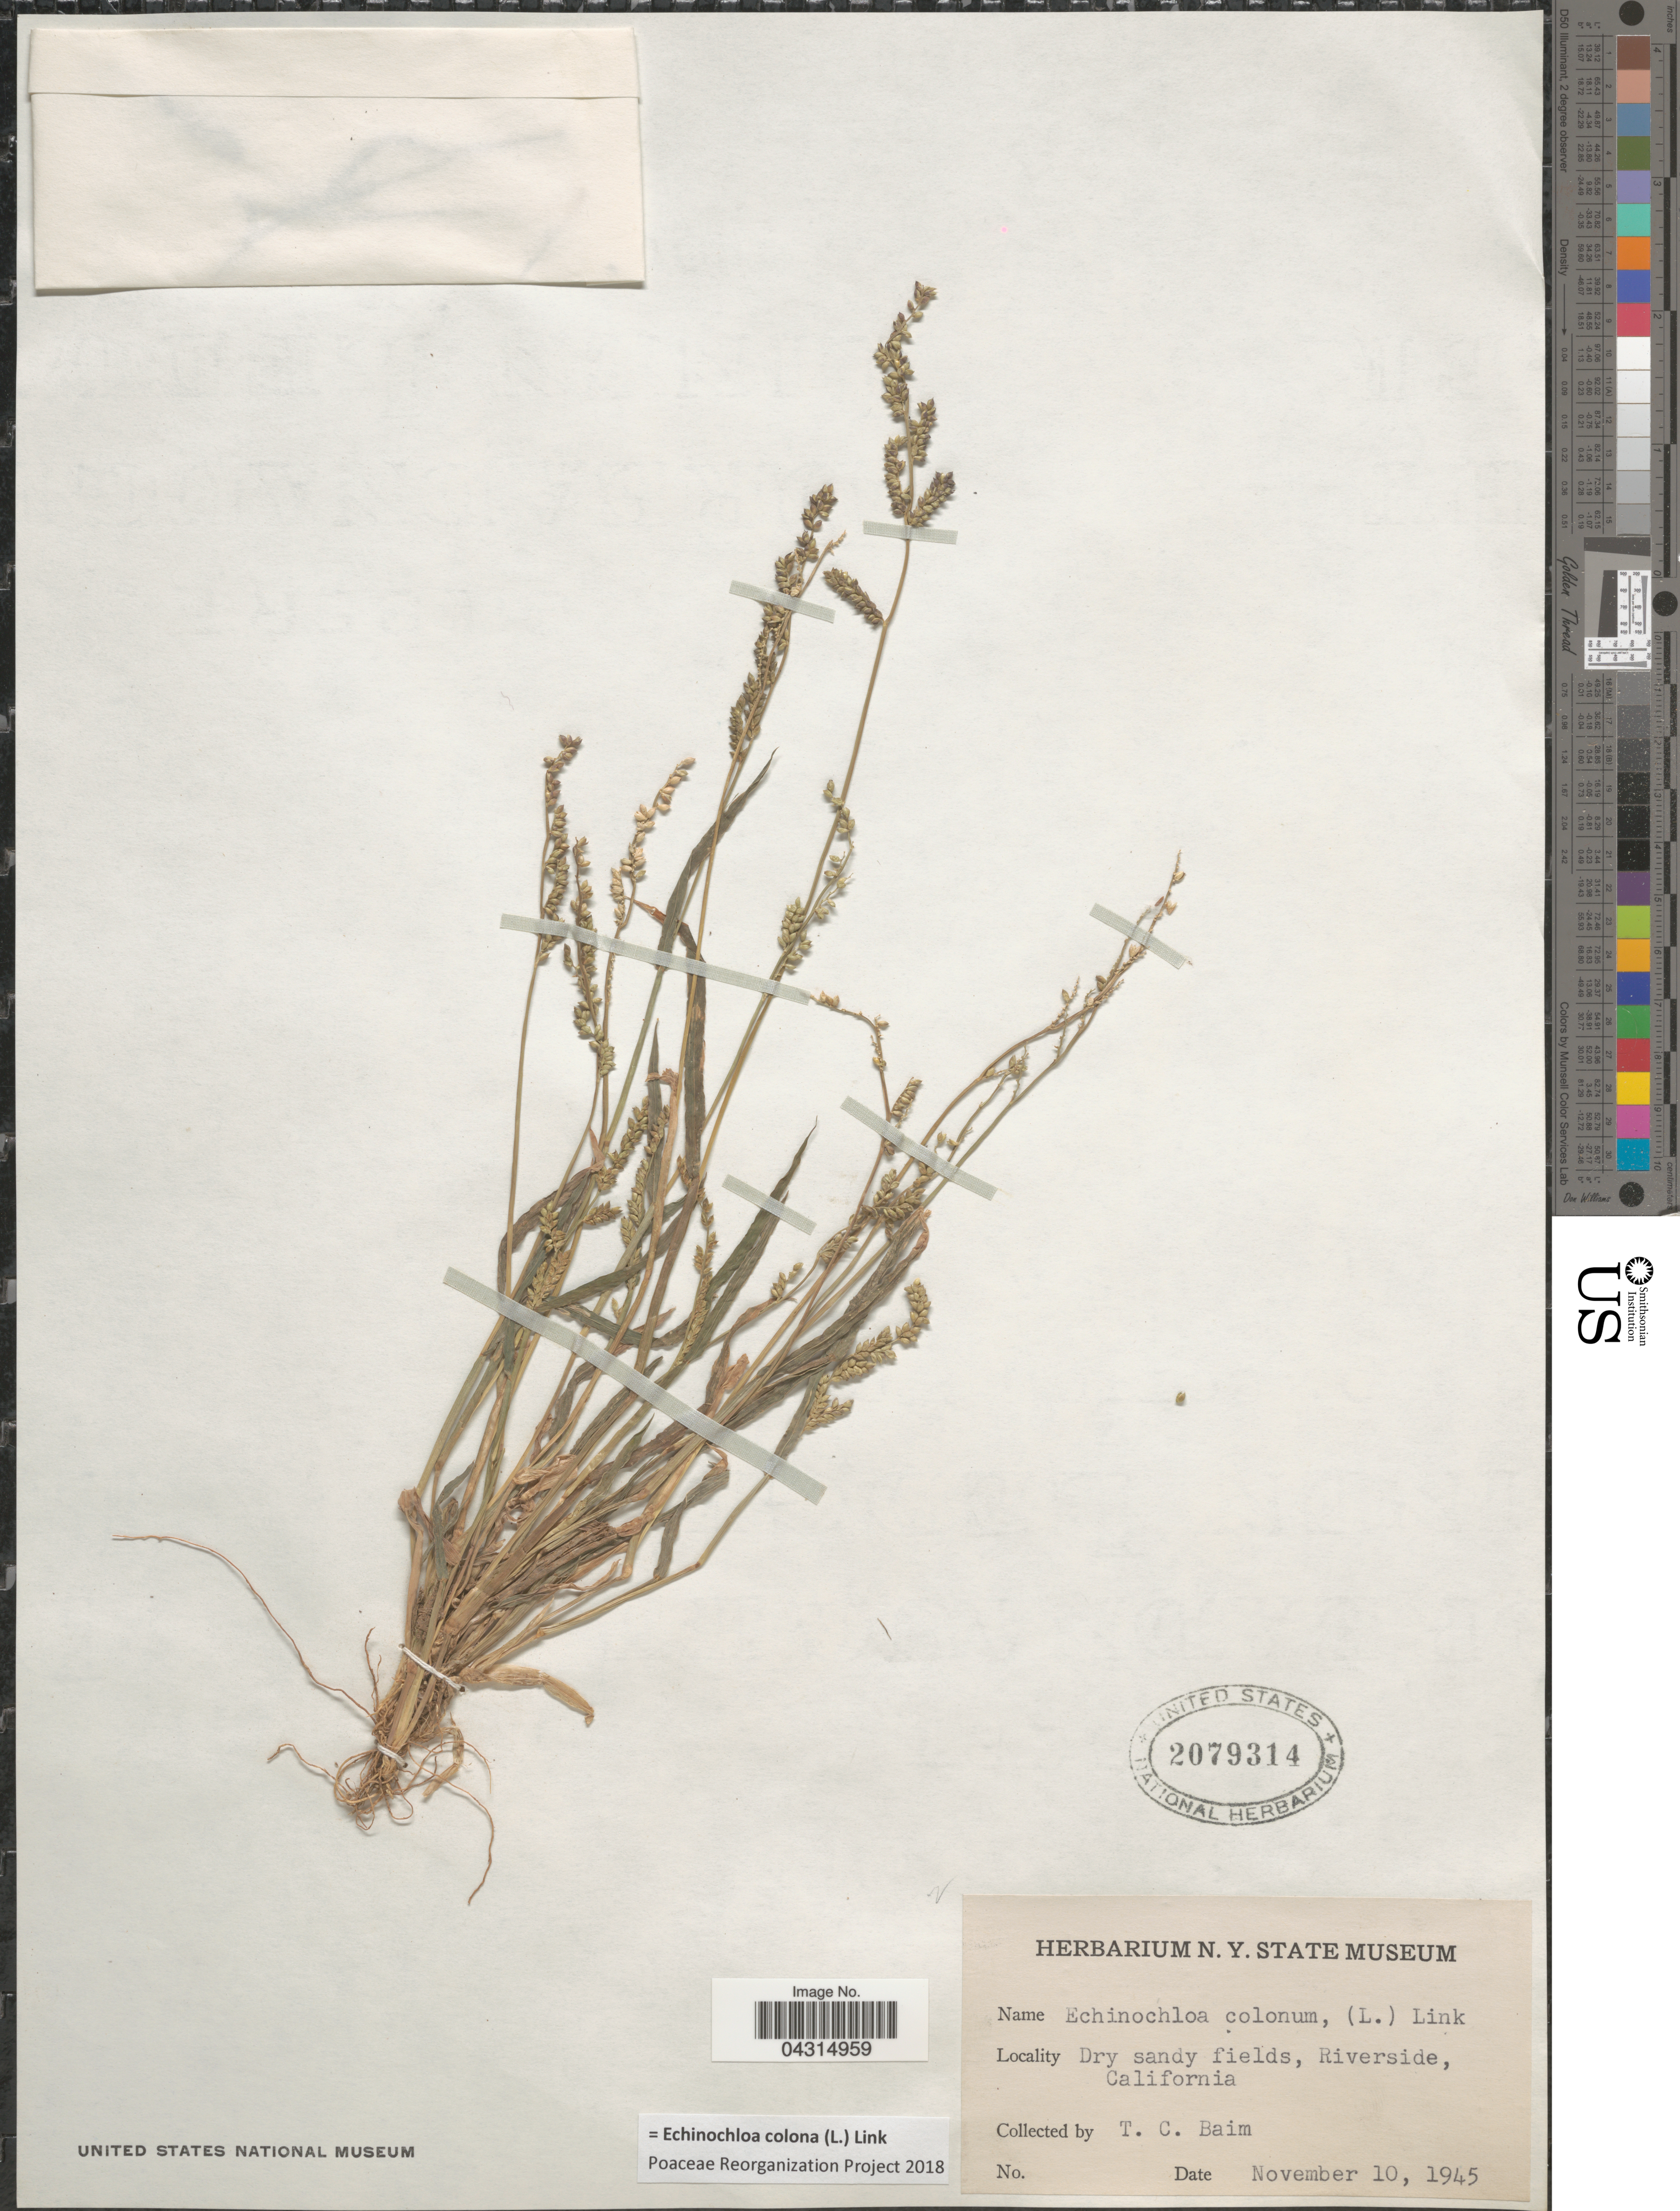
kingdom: Plantae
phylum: Tracheophyta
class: Liliopsida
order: Poales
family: Poaceae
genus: Echinochloa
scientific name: Echinochloa colona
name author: (L.) Link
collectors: T. Baim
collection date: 1945-11-10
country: United States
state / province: California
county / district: Riverside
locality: Dry sandy fields, Riverside.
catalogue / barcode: US 2079314